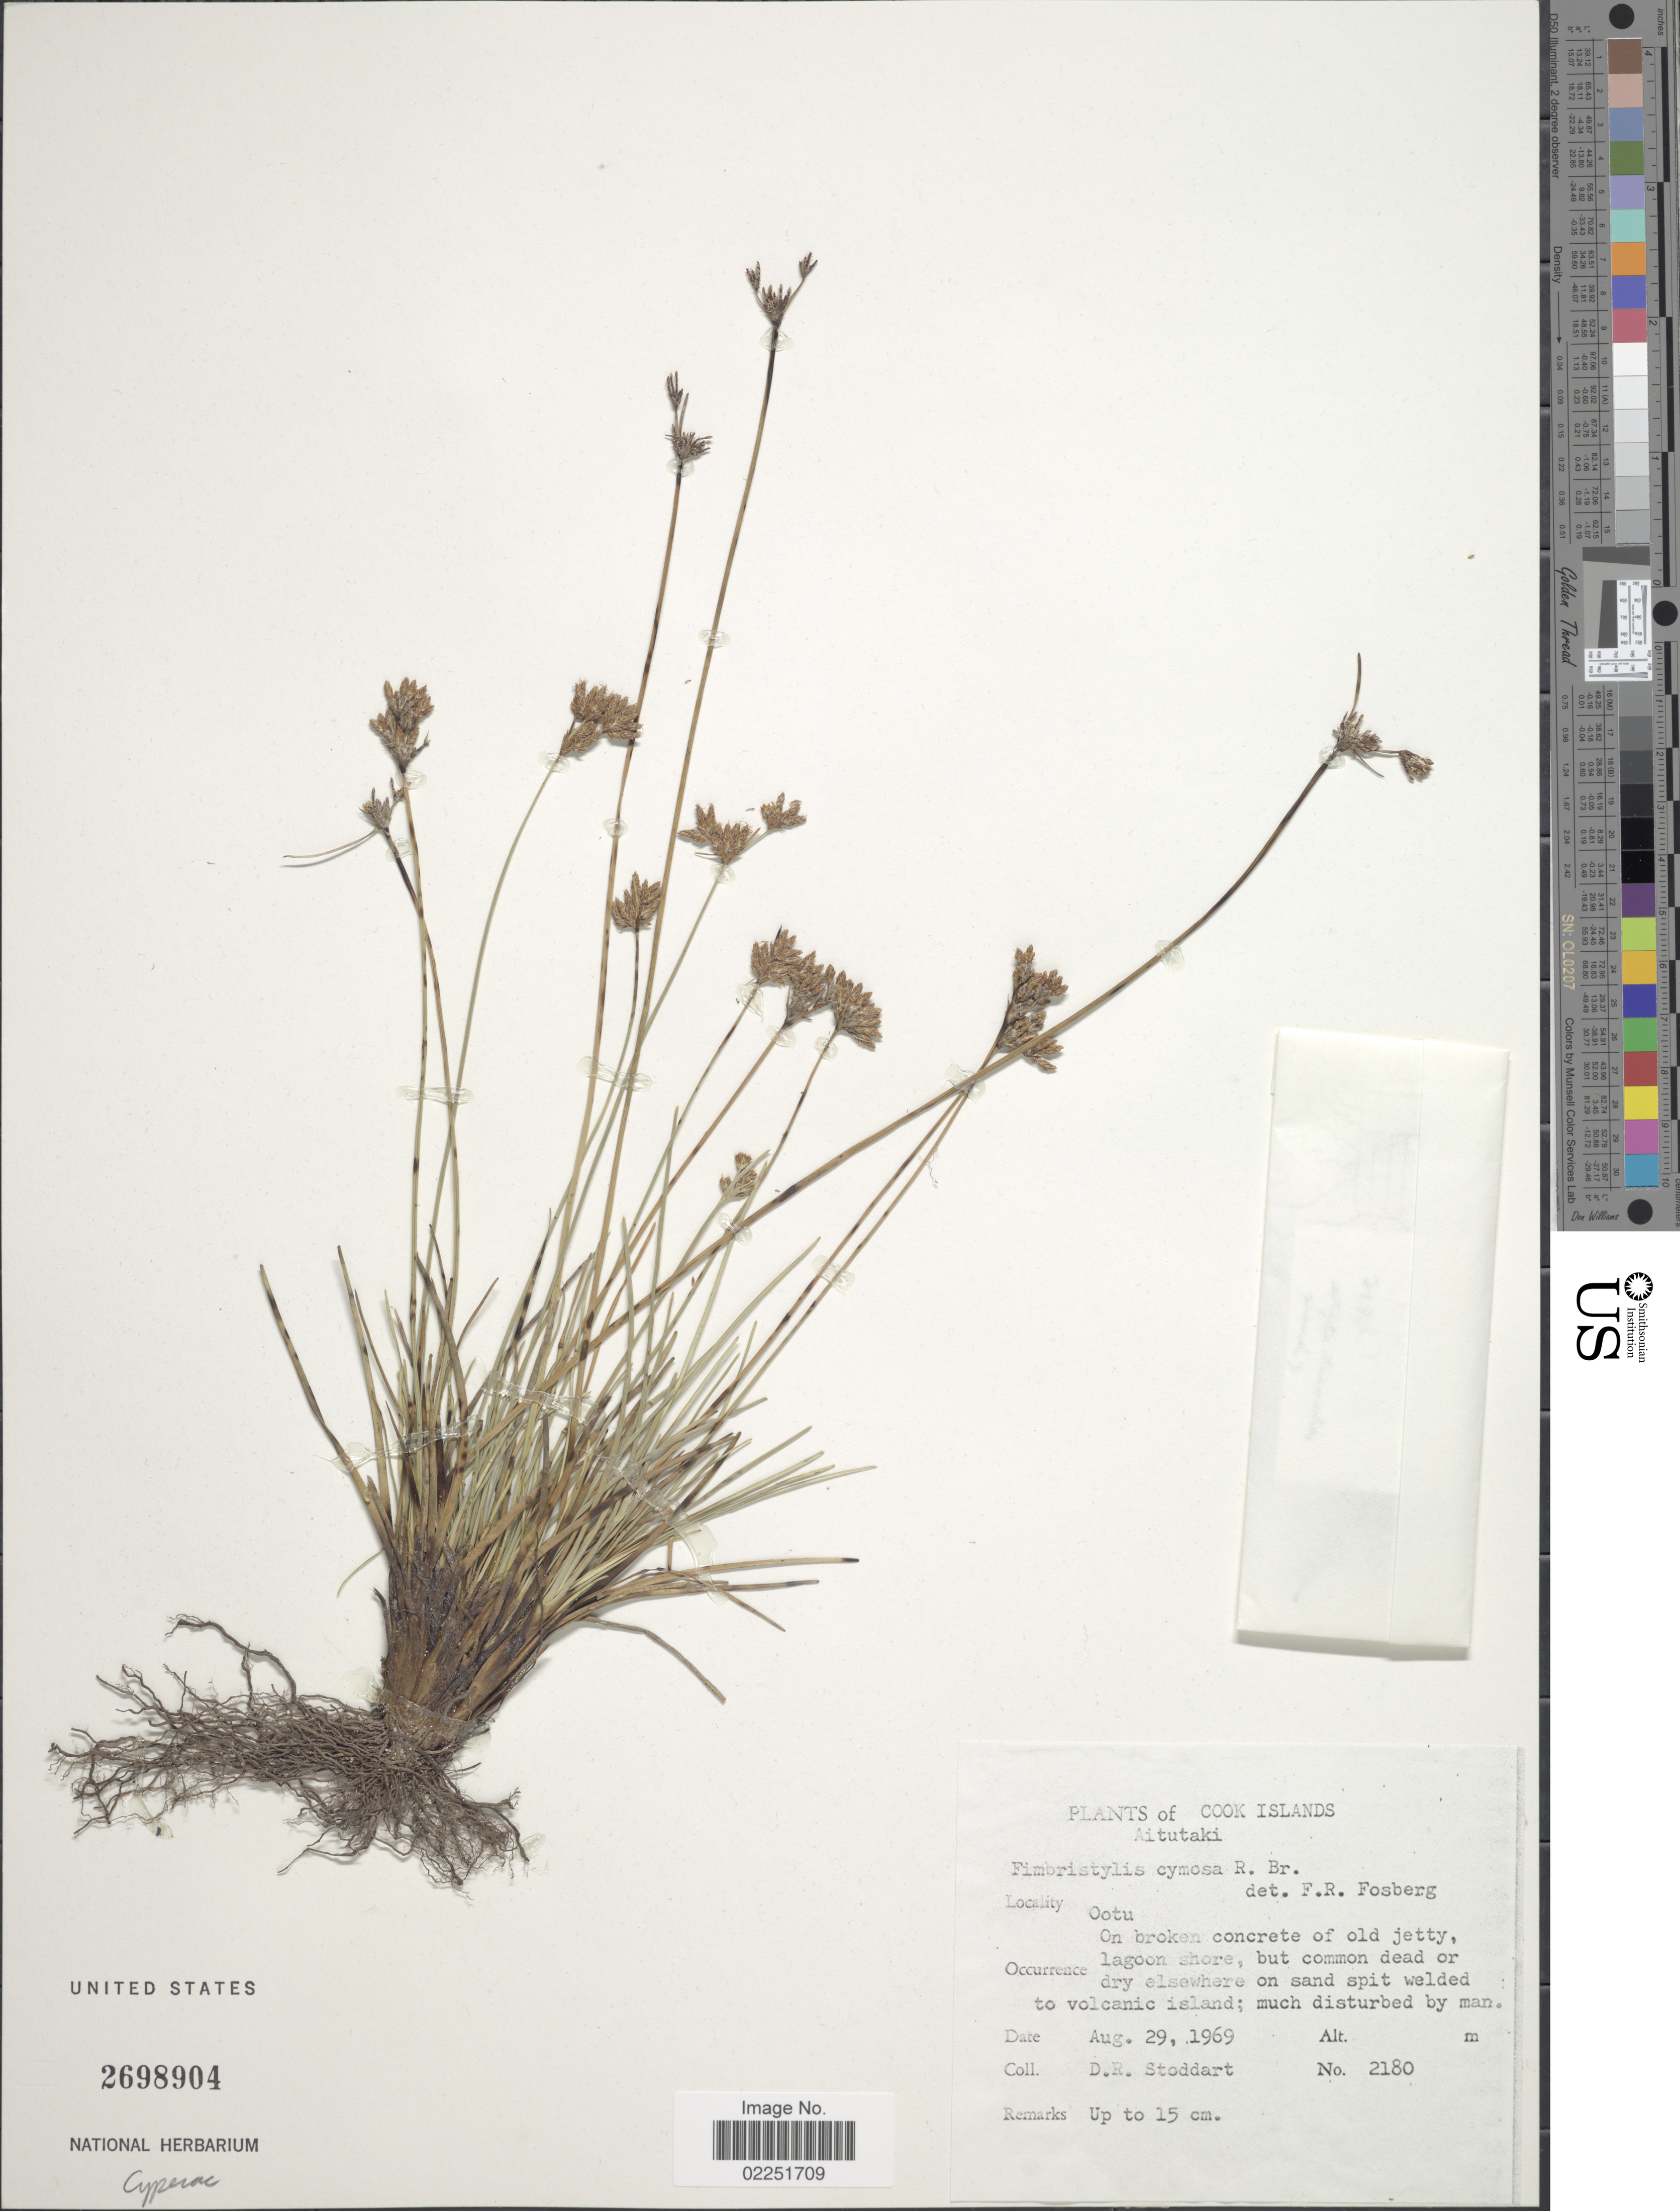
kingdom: Plantae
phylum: Tracheophyta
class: Liliopsida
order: Poales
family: Cyperaceae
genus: Fimbristylis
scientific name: Fimbristylis cymosa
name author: R. Br.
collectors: D. R. Stoddart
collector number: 2180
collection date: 1969-08-29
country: Cook Islands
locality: Aitutaki. Ootu. On broken concrete of old jetty, lagoon shore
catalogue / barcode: US 2698904